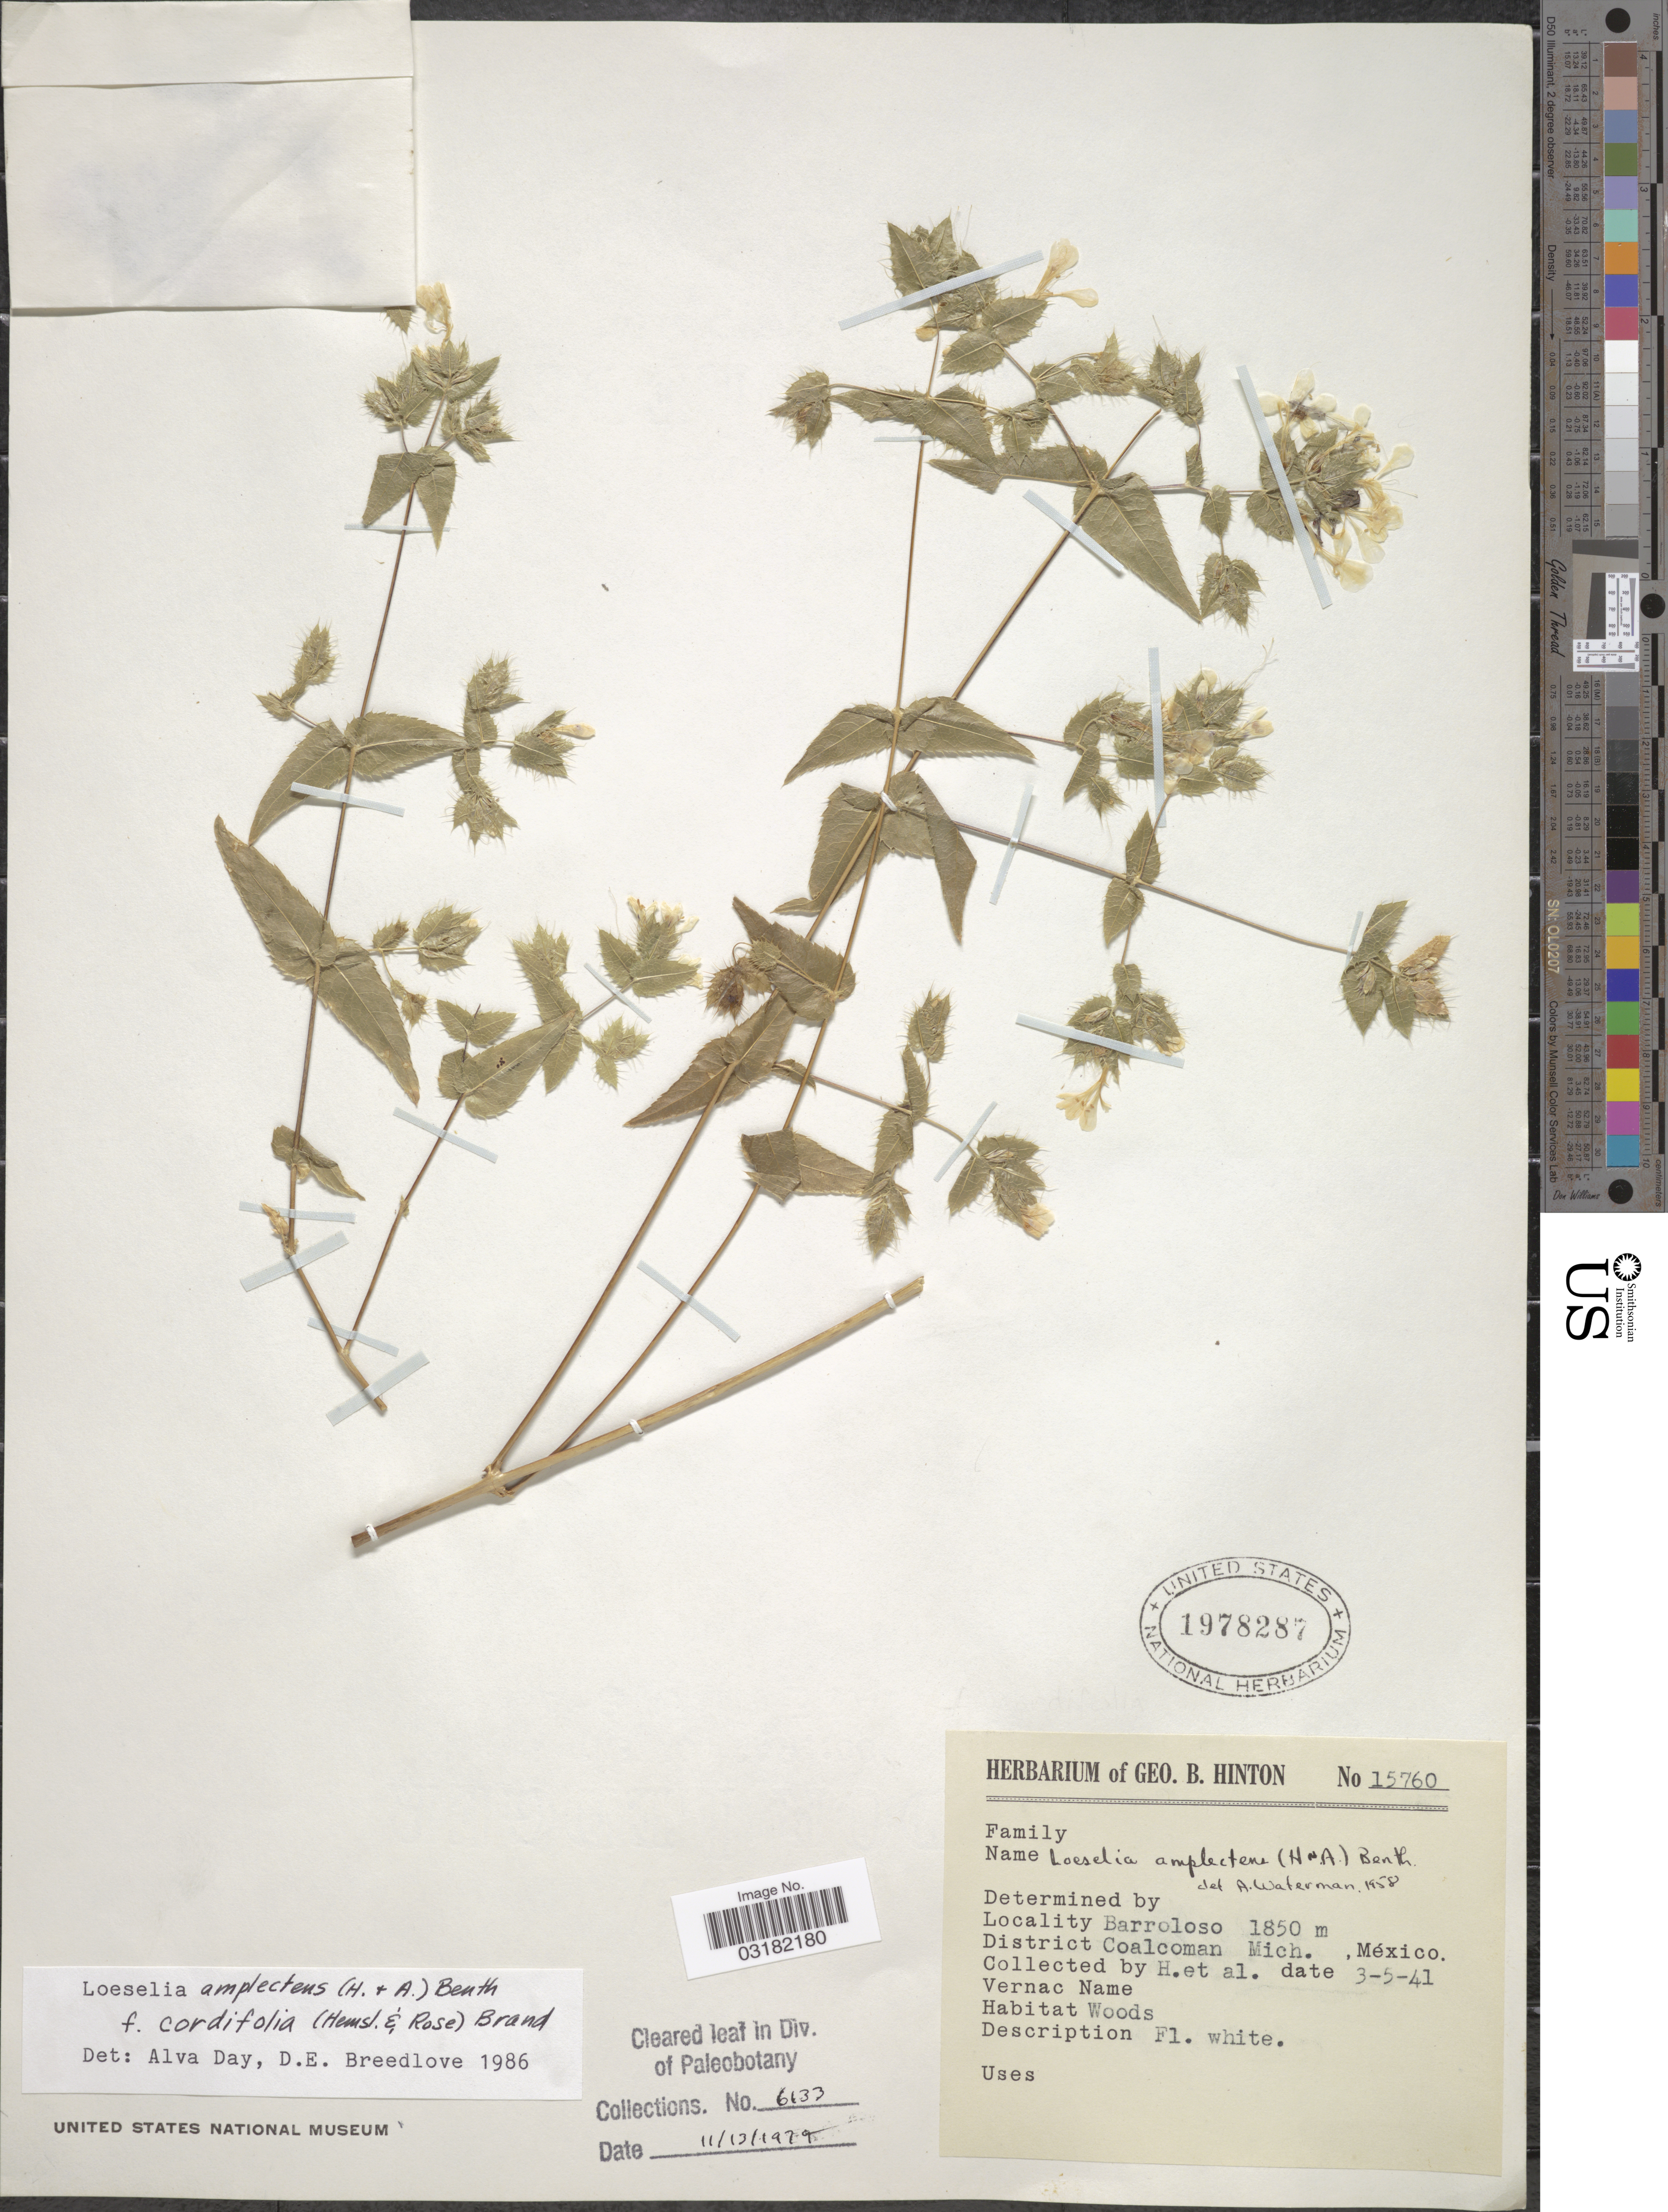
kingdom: Plantae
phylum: Tracheophyta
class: Magnoliopsida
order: Ericales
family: Polemoniaceae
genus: Loeselia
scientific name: Loeselia amplectens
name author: (Hook. & Arn.) Benth. ex DC.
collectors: G. B. Hinton & et al.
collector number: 15760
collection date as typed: Transcribed d/m/y: 3/5/41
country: Mexico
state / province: Michoacán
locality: Barroloso. District Coalcoman.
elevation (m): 1850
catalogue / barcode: US 1978287